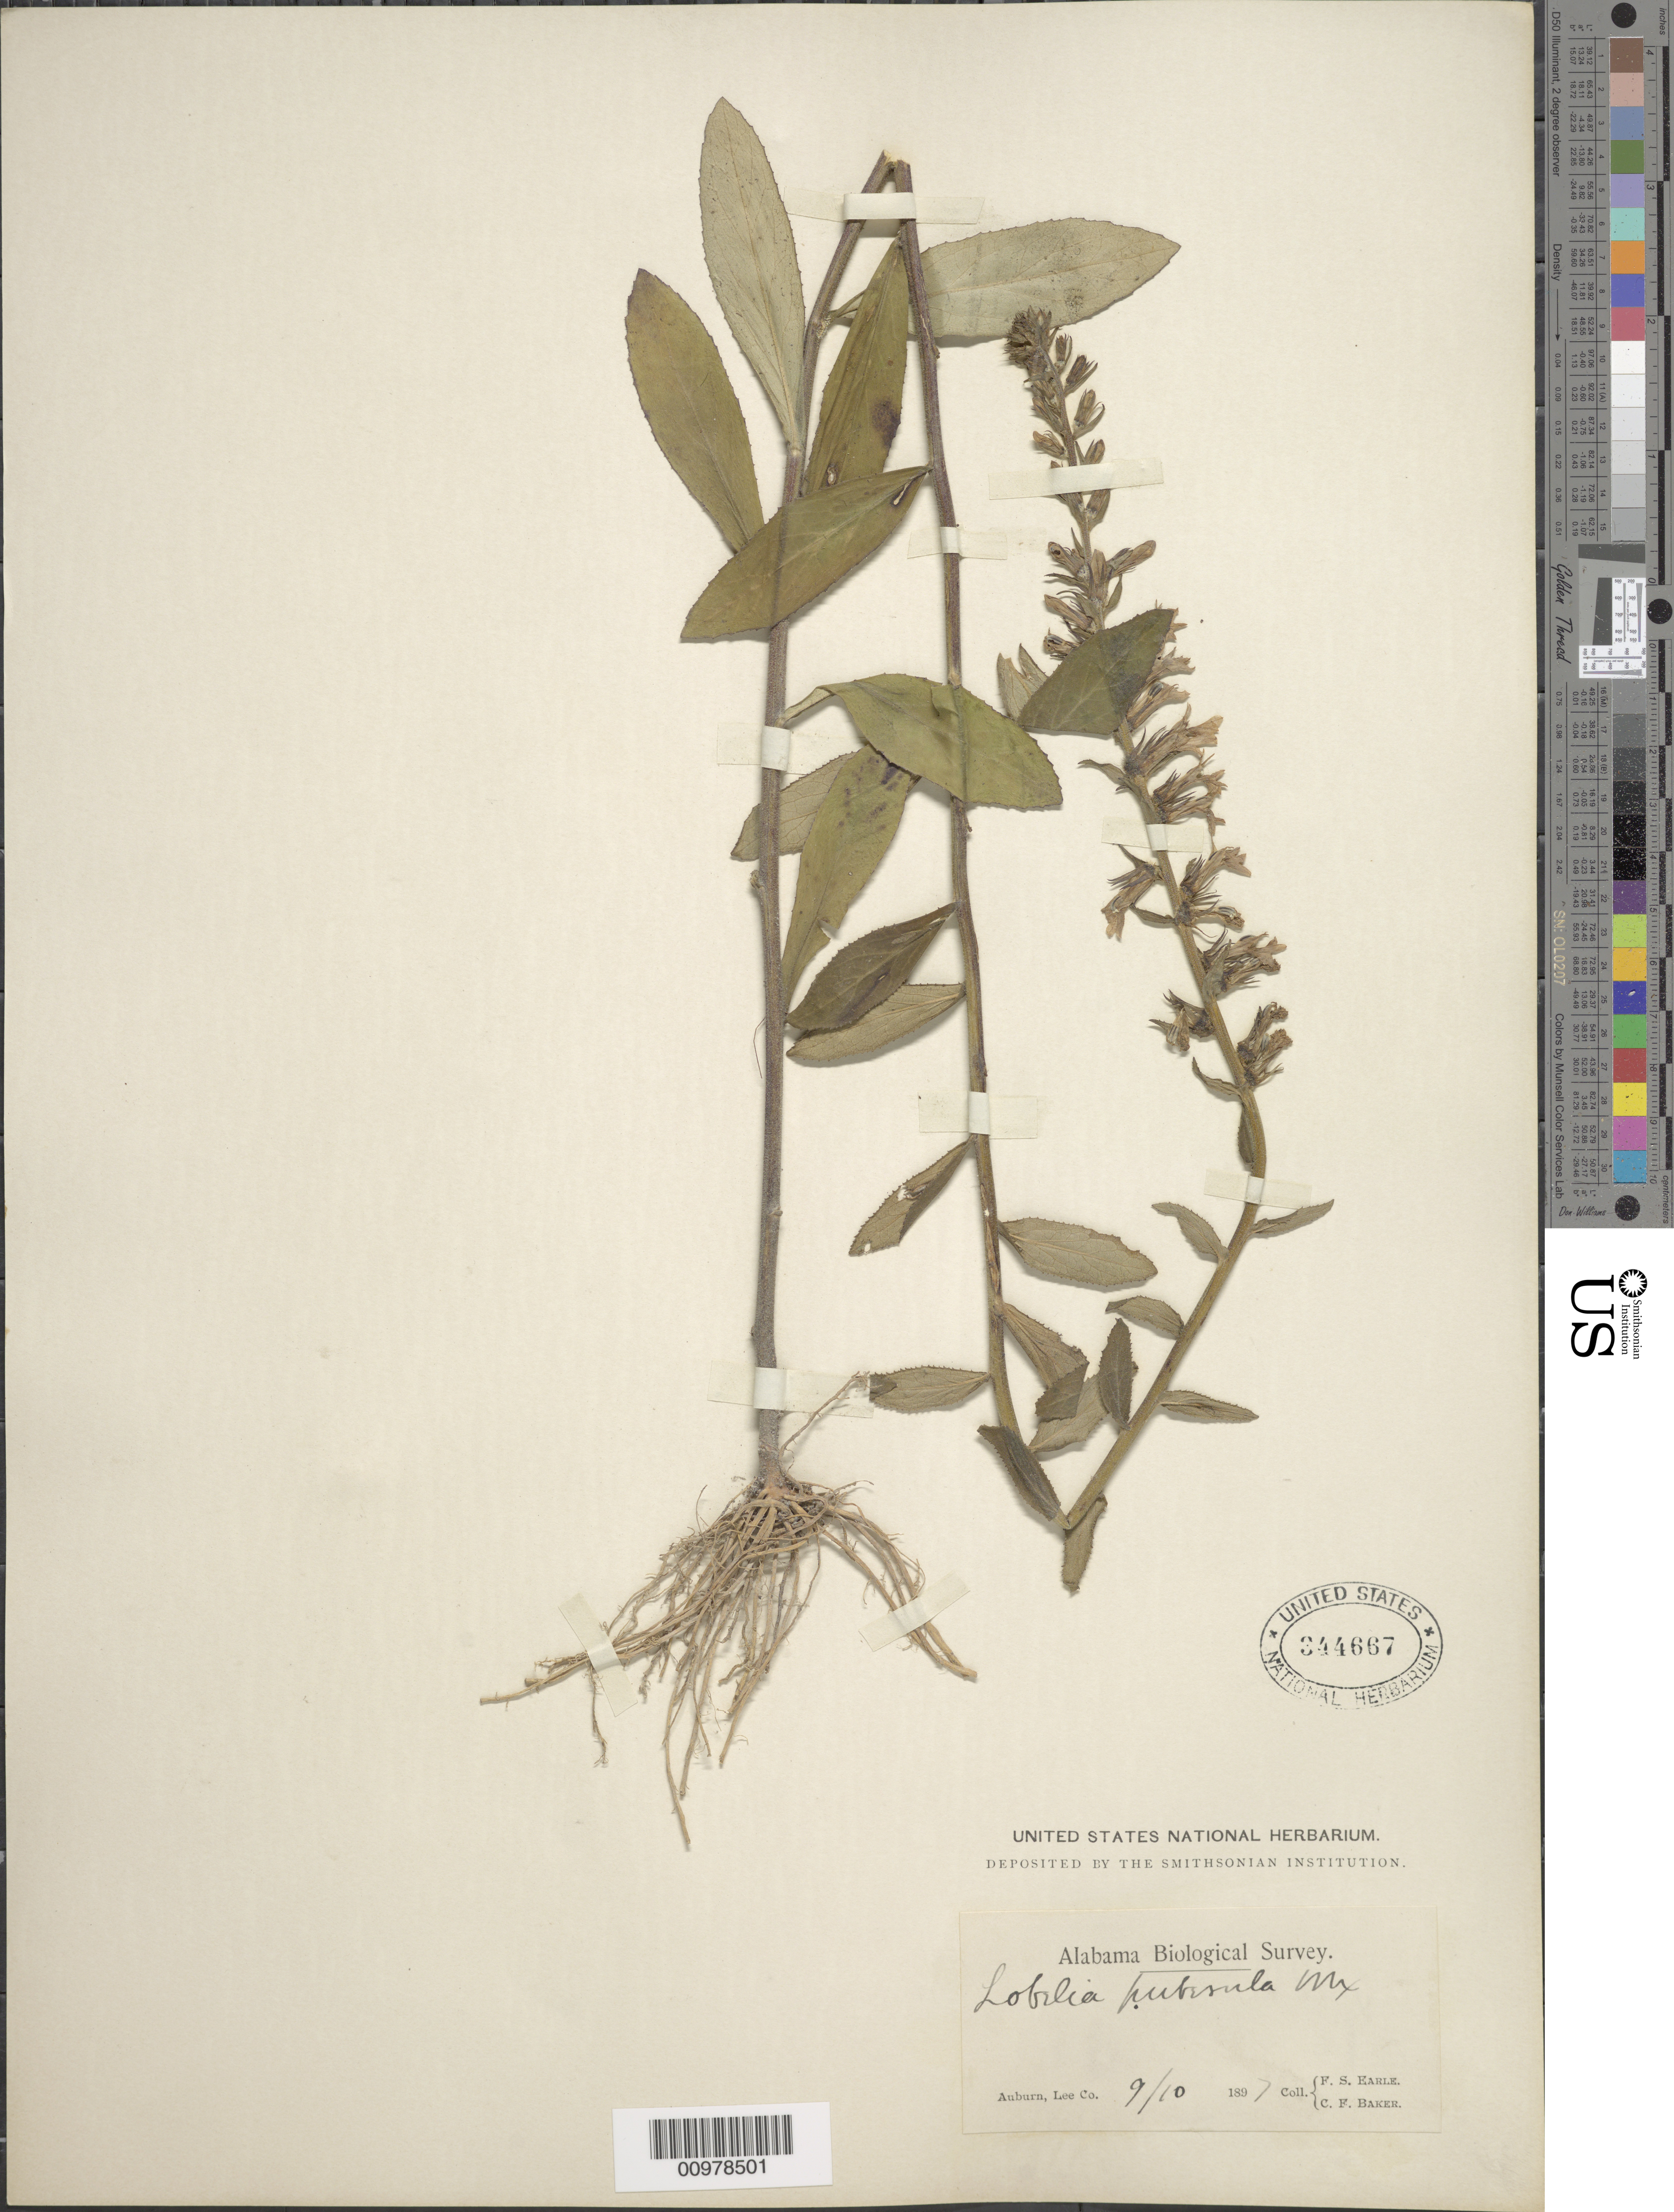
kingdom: Plantae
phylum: Tracheophyta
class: Magnoliopsida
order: Asterales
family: Campanulaceae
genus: Lobelia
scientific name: Lobelia puberula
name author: Michx.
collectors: F. S. Earle & C. F. Baker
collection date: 1897-09/1897-10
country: United States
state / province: Alabama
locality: Auburn, Lee Co.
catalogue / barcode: US 344667